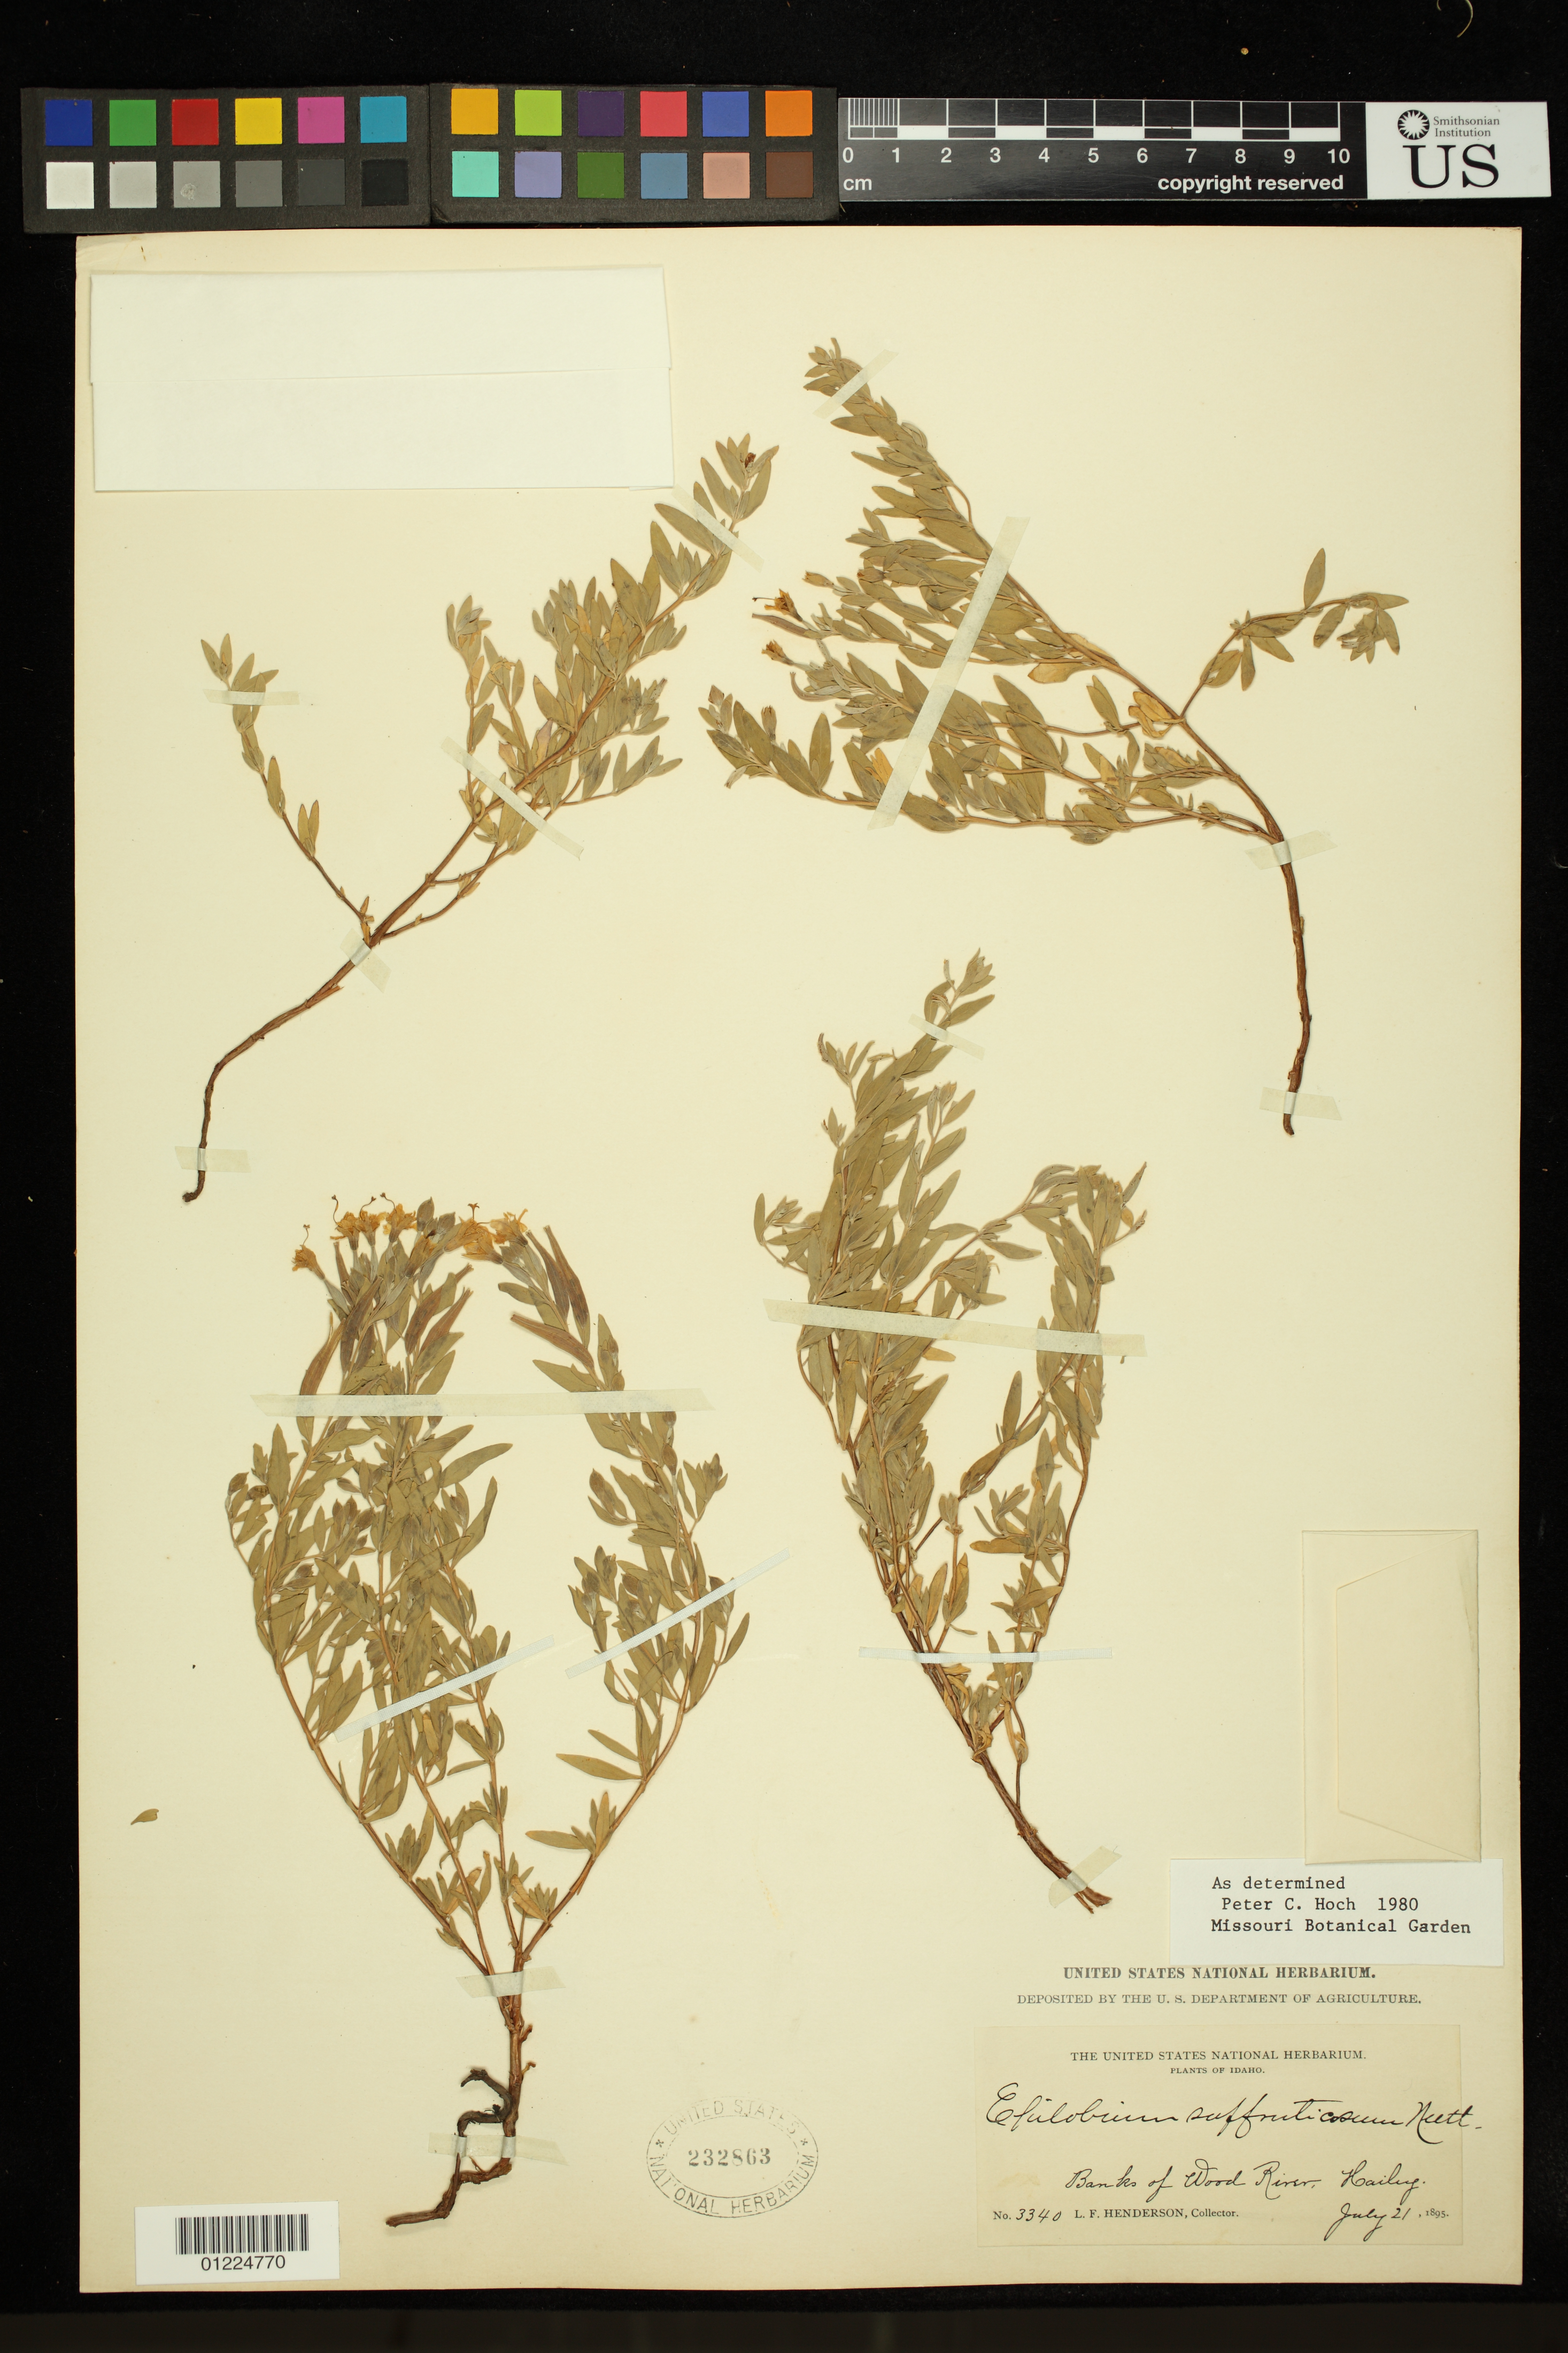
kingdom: Plantae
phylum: Tracheophyta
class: Magnoliopsida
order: Myrtales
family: Onagraceae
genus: Epilobium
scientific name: Epilobium suffruticosum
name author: Nutt. ex Torr. & A. Gray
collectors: L. F. Henderson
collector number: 3340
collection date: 1895-07-21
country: United States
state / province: Idaho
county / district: Blaine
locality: Banks of Wood River, Hailey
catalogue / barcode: US 232863